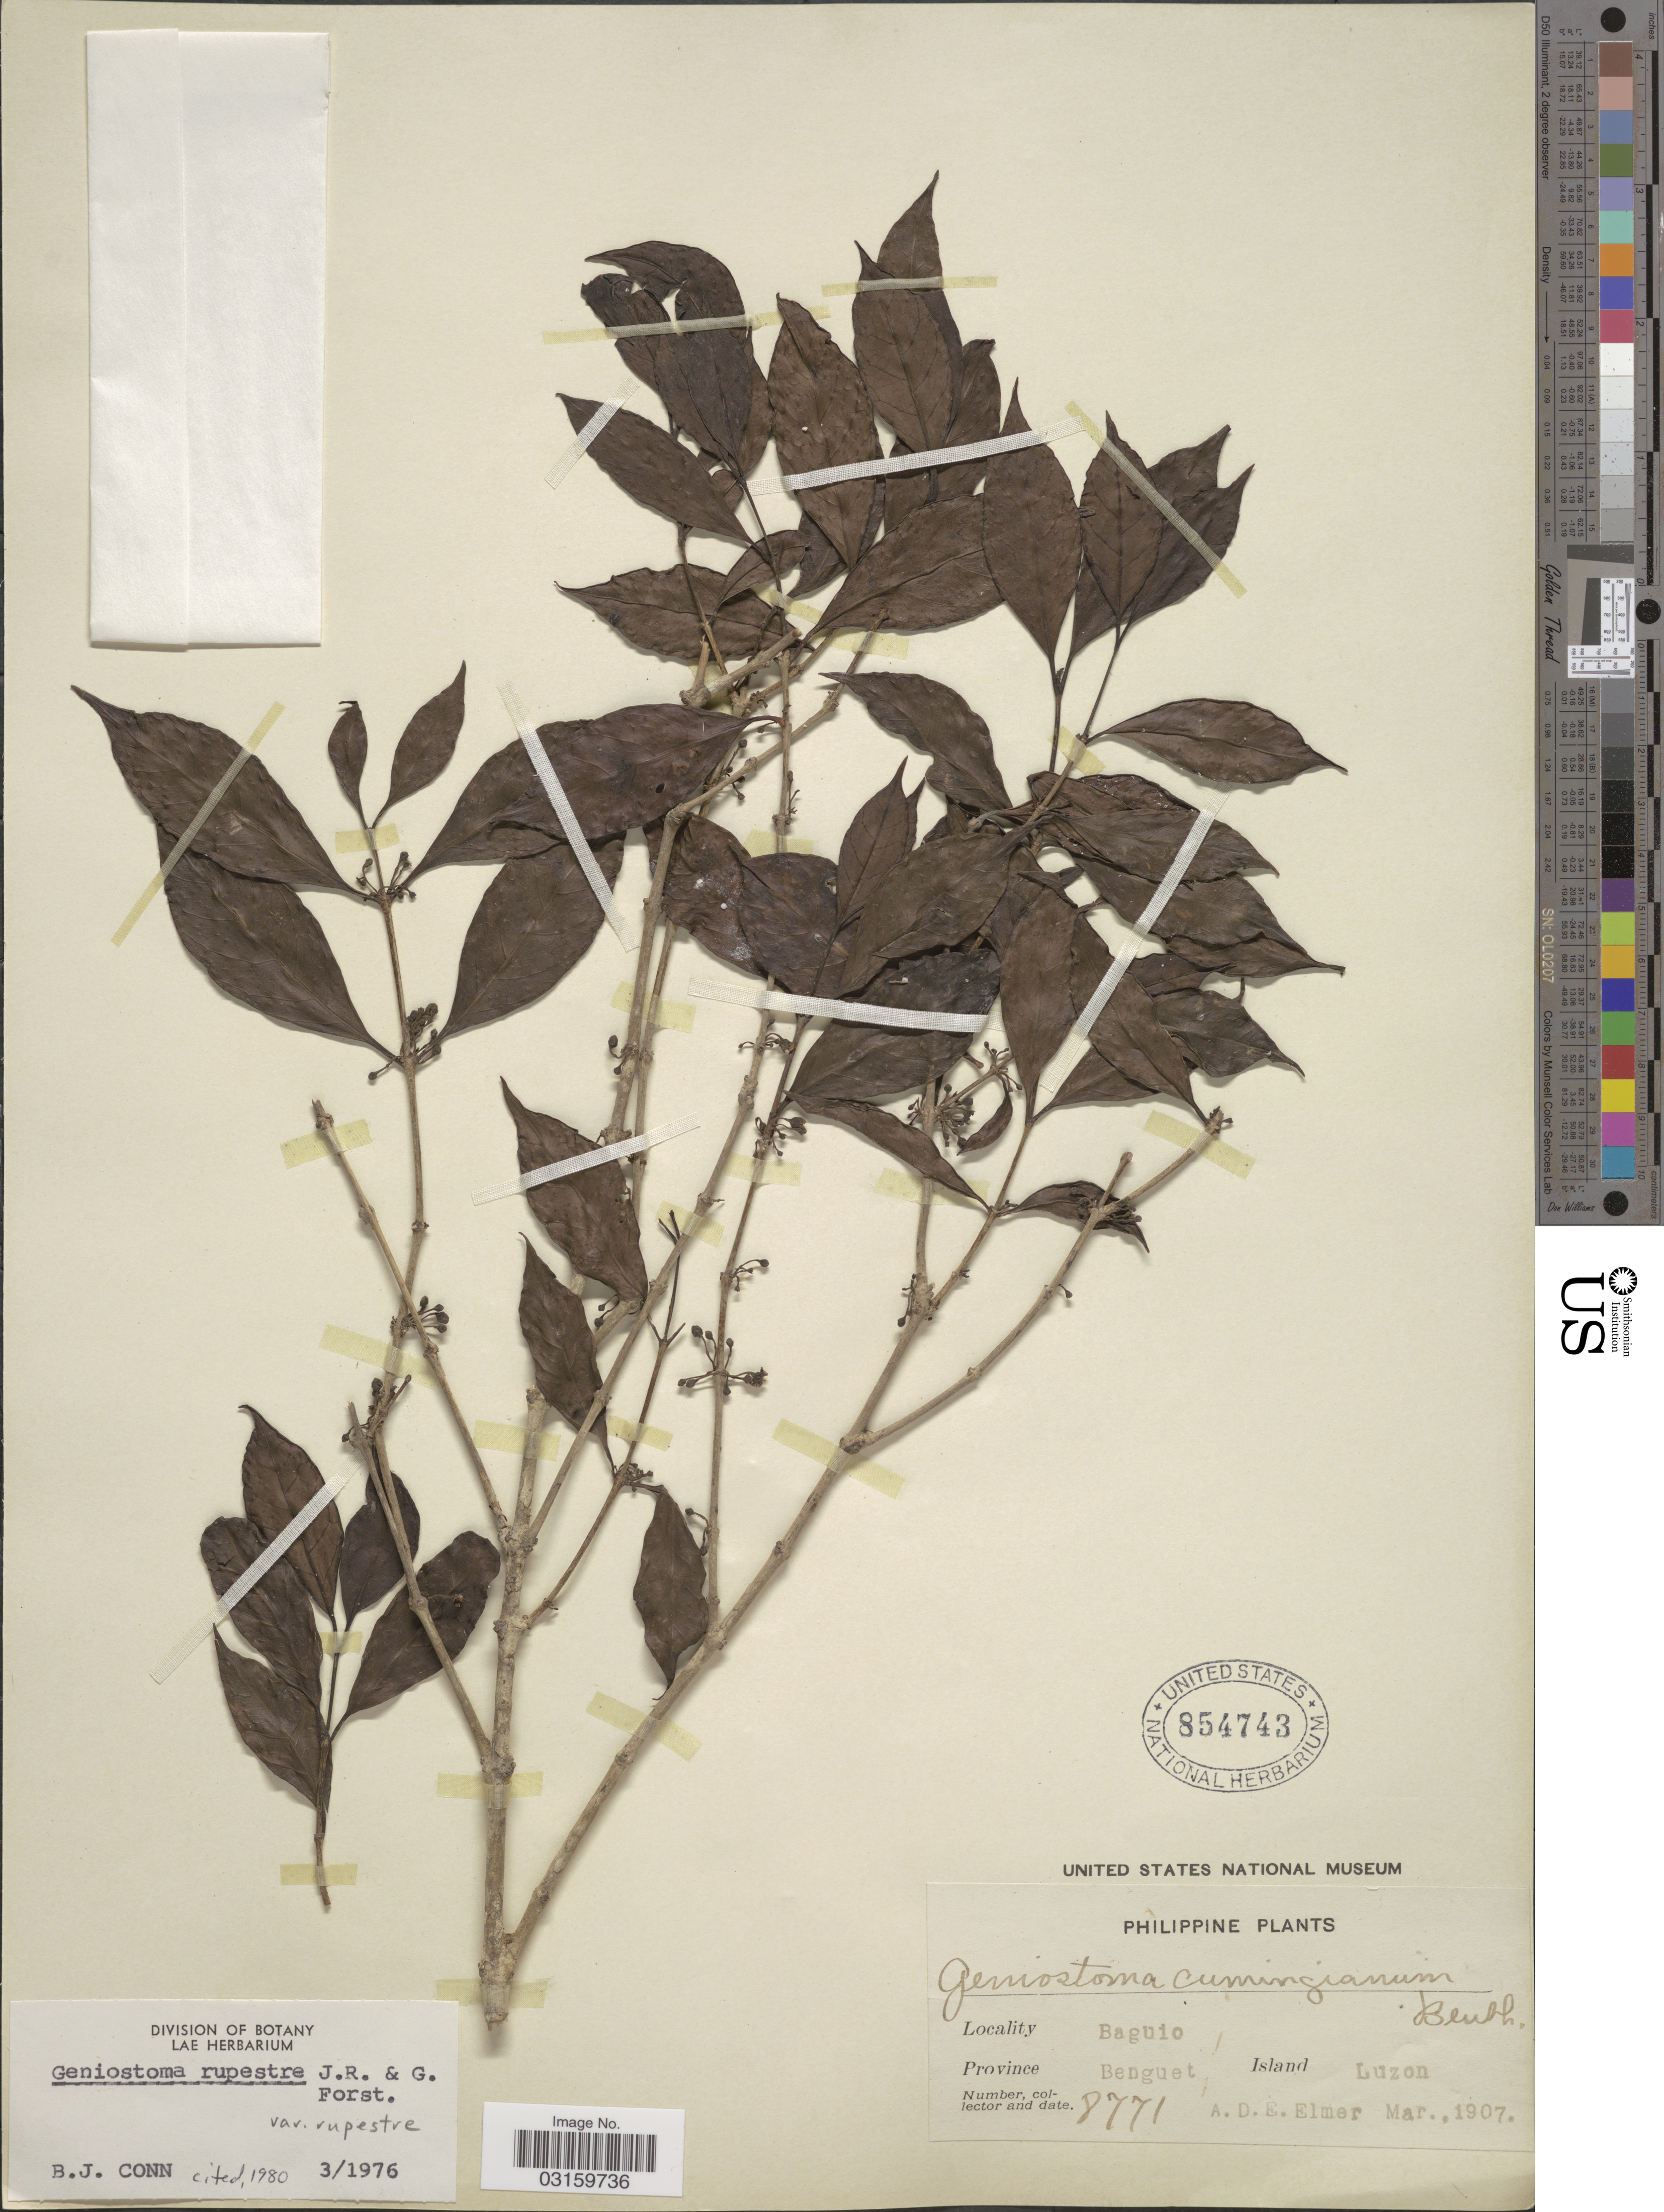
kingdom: Plantae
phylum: Tracheophyta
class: Magnoliopsida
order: Gentianales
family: Loganiaceae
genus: Geniostoma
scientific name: Geniostoma rupestre var. rupestre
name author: J.R. Forst. & G. Forst.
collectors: A. D. E. Elmer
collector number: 8771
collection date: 1907-03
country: Philippines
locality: Baguio, Province Benguet, Island Luzon.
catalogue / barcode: US 854743